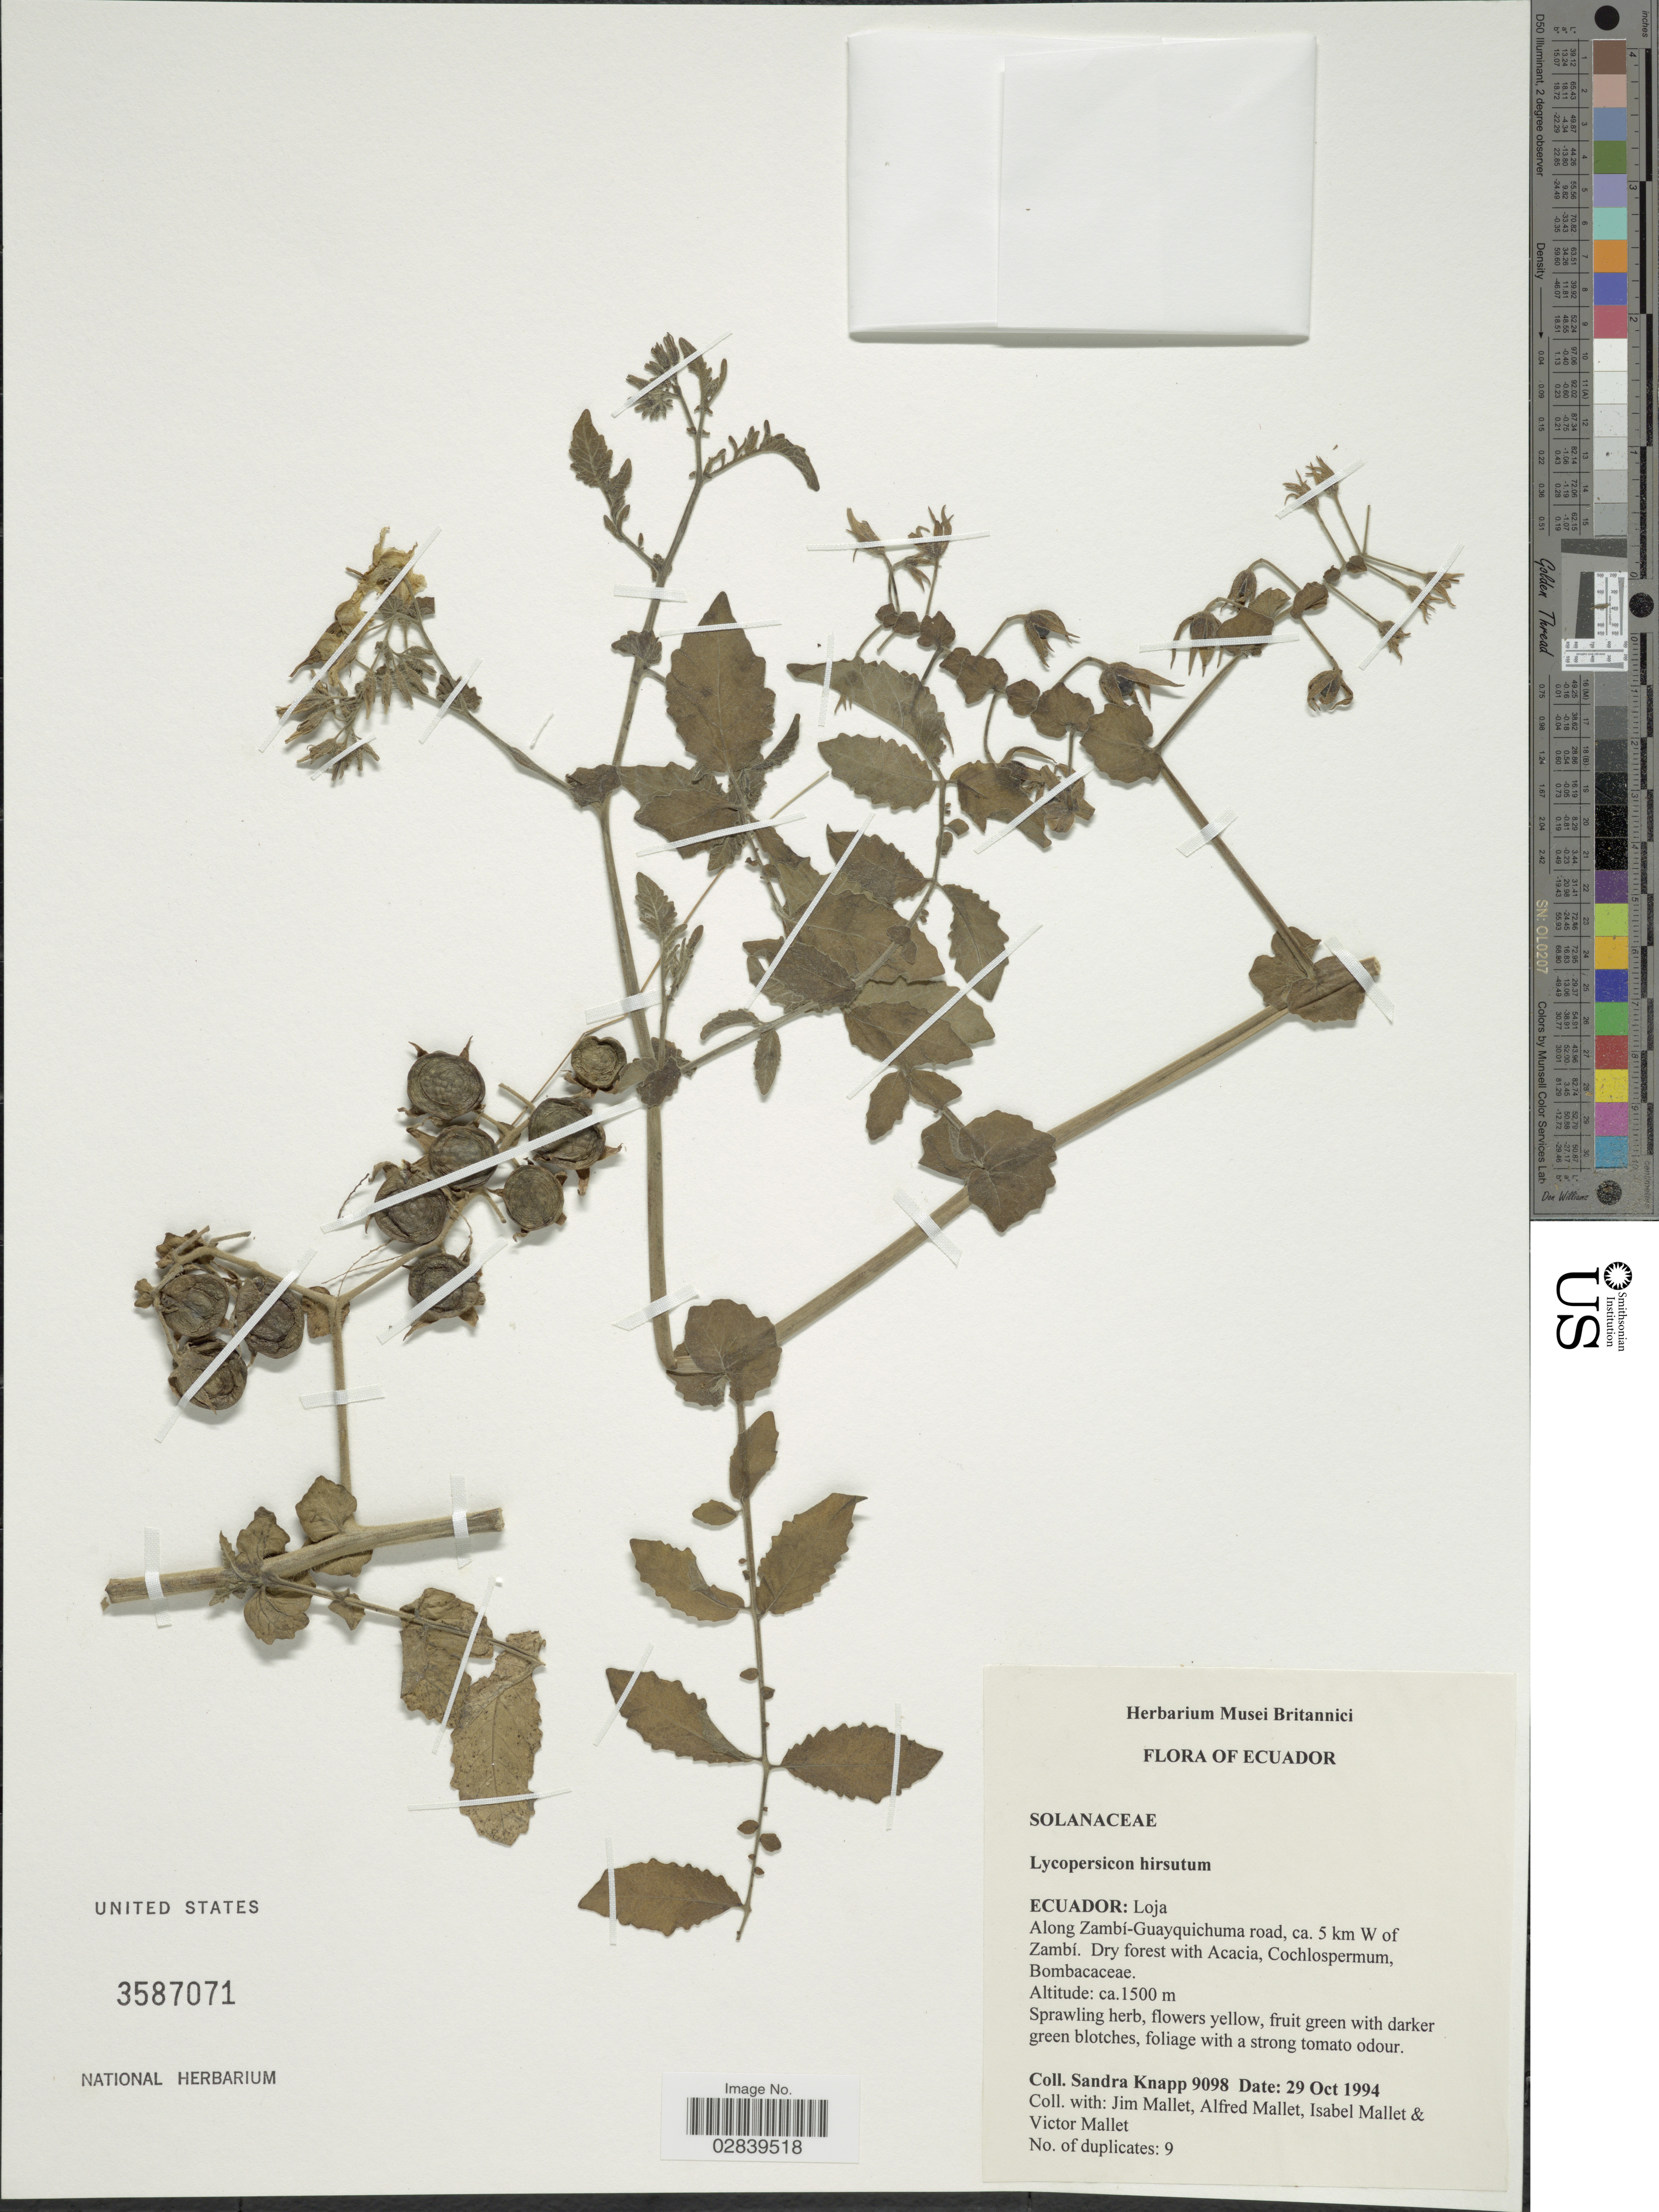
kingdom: Plantae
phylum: Tracheophyta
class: Magnoliopsida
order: Solanales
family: Solanaceae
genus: Lycopersicon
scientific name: Lycopersicon hirsutum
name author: Dunal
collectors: S. Knapp, J. Mallet, A. Mallet, I. Mallet & V. Mallet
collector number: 9098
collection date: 1994-10-29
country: Ecuador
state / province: Loja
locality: Along Zambí-Guayquichuma road, ca. 5 km W of Zambí.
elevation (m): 1500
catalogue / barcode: US 3587071